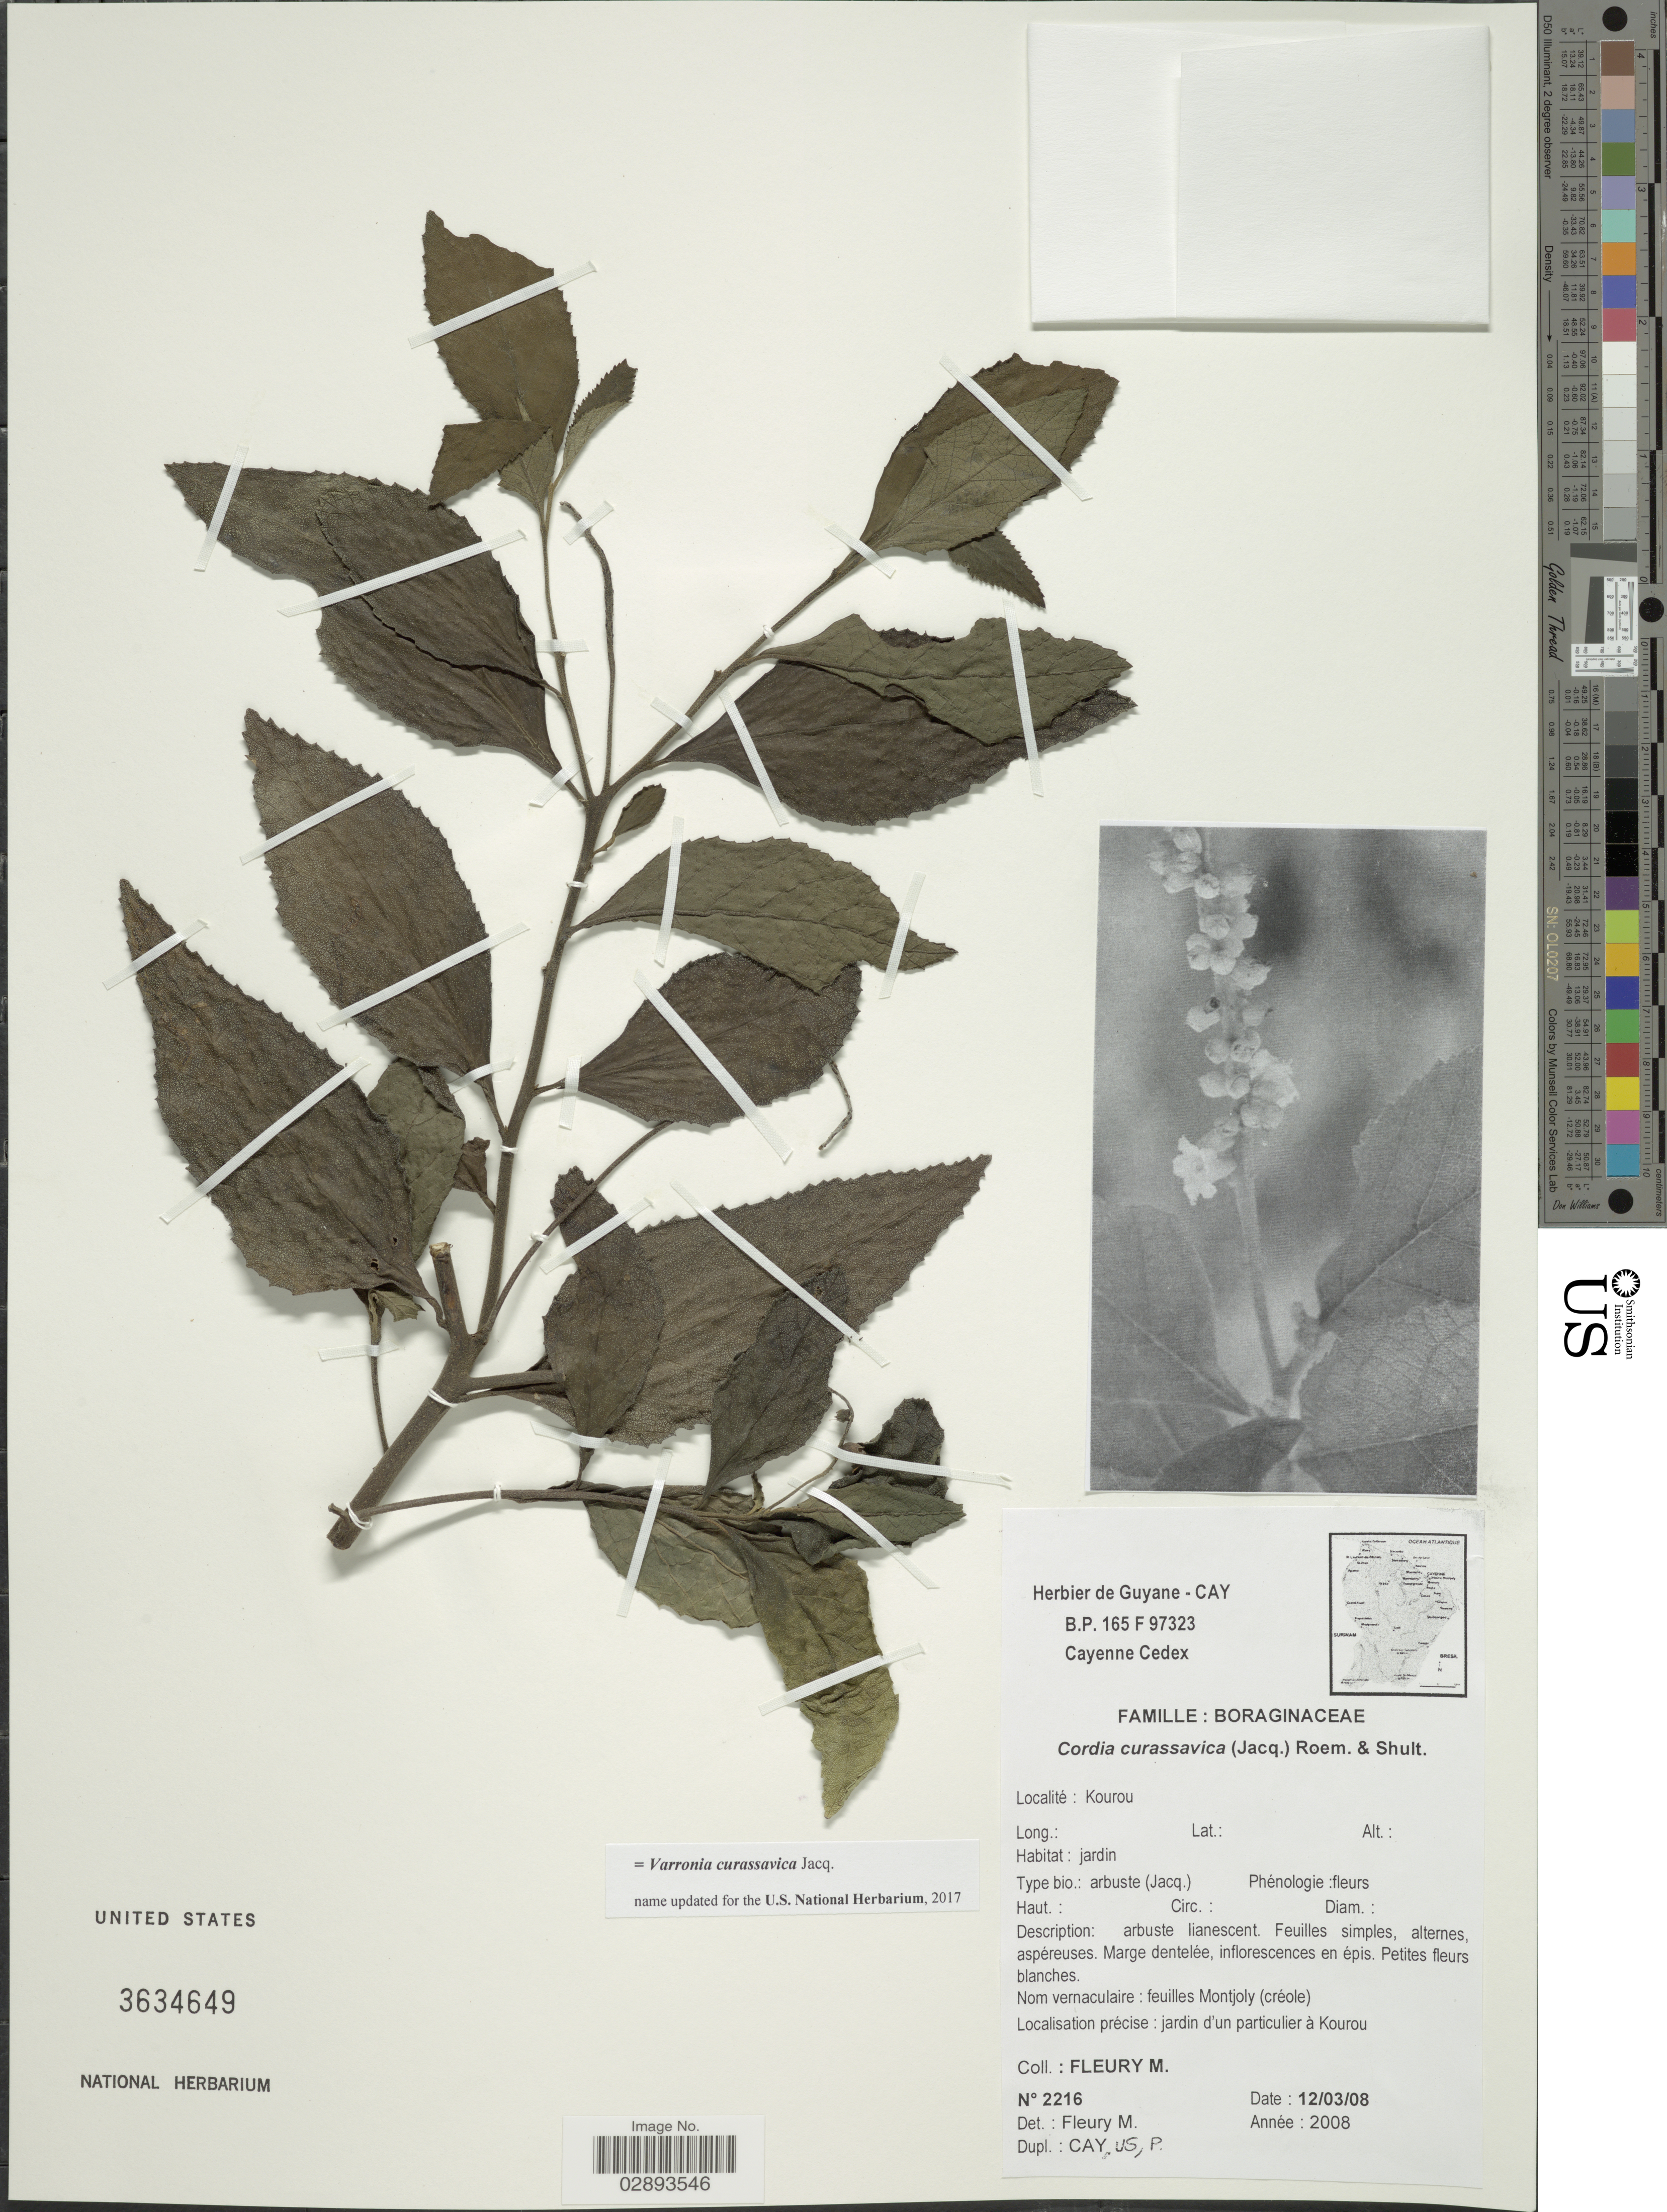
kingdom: Plantae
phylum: Tracheophyta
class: Magnoliopsida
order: Boraginales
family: Cordiaceae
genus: Varronia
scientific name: Varronia curassavica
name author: Jacq.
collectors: M. Fleury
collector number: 2216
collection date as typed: Transcribed d/m/y: 12/3/8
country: French Guiana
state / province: Cayenne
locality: Kourou.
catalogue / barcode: US 3634649